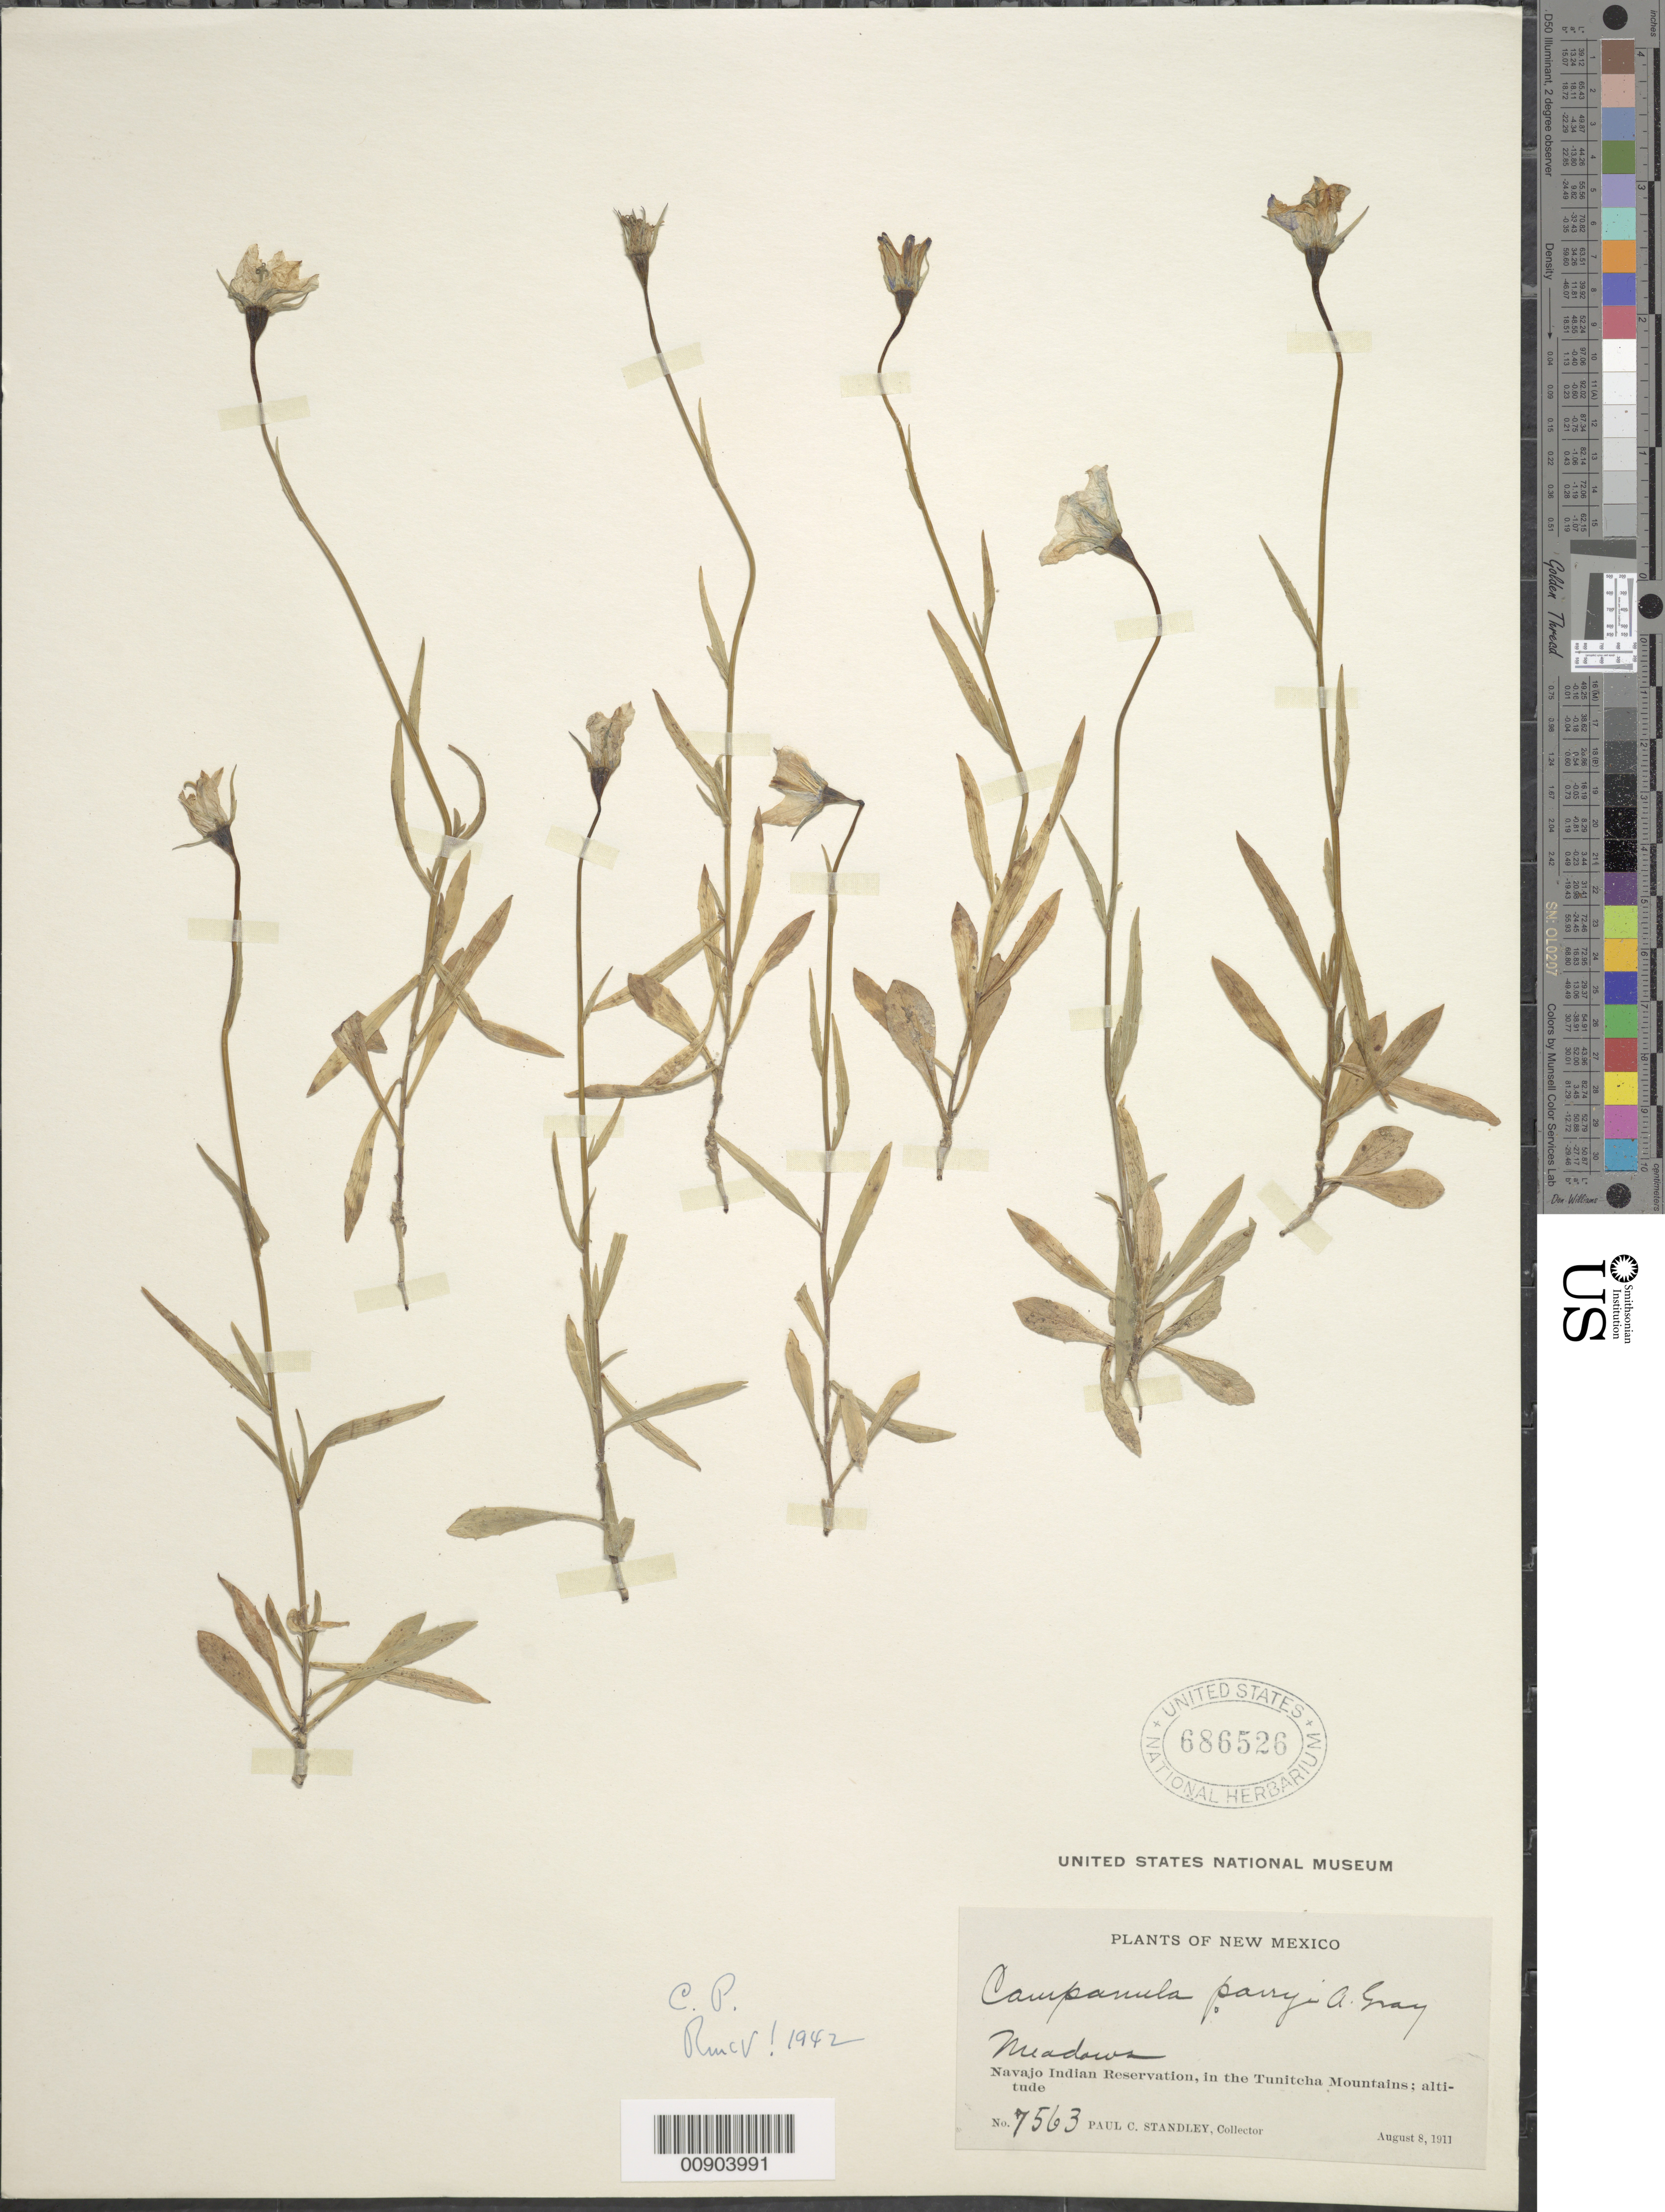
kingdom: Plantae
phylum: Tracheophyta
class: Magnoliopsida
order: Asterales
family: Campanulaceae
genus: Campanula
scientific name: Campanula parryi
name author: A. Gray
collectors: P. C. Standley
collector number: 7563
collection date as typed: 08 Aug 1911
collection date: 1911-08-08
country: United States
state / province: New Mexico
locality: In Tunitcha Mountains, Navajo Indian Reservation.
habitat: Meadows.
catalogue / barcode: US 686526